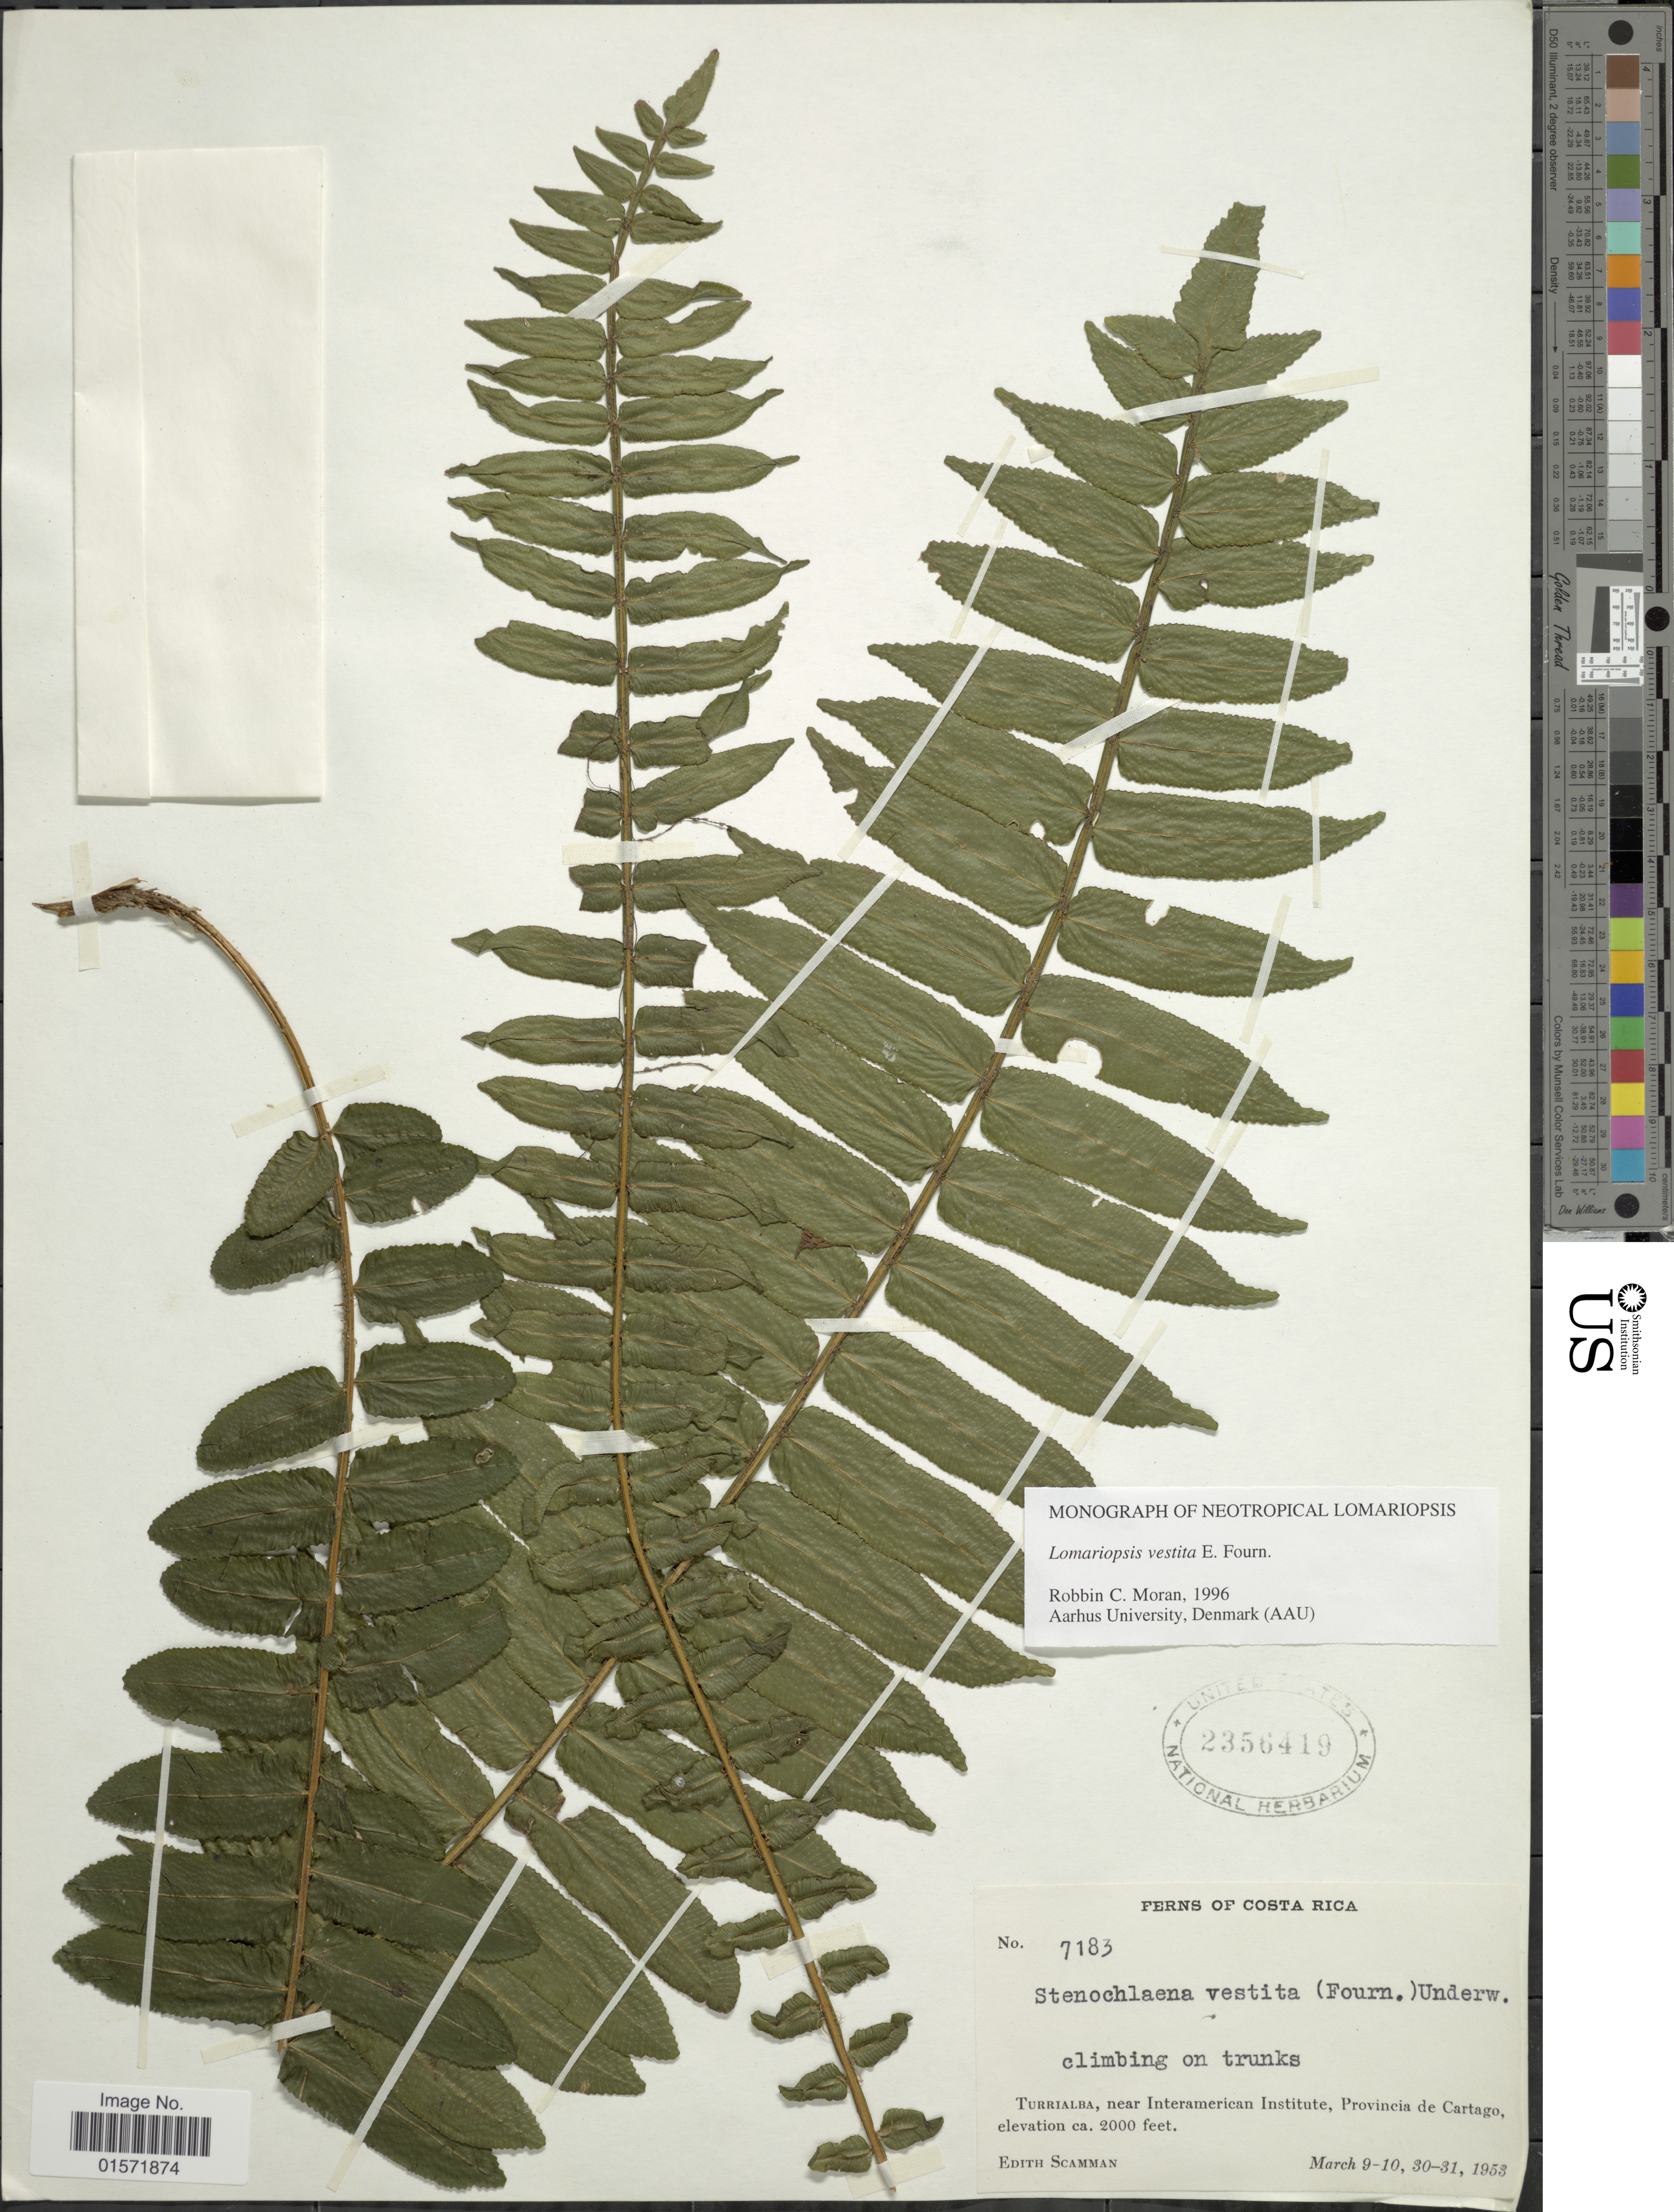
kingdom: Plantae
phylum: Tracheophyta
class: Polypodiopsida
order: Polypodiales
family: Lomariopsidaceae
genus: Lomariopsis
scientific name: Lomariopsis vestita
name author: E. Fourn.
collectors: E. Scamman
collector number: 7183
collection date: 1953-03-09/1953-03-31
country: Costa Rica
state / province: Cartago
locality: Turrialba, near Interamerican Institute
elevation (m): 610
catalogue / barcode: US 2356419